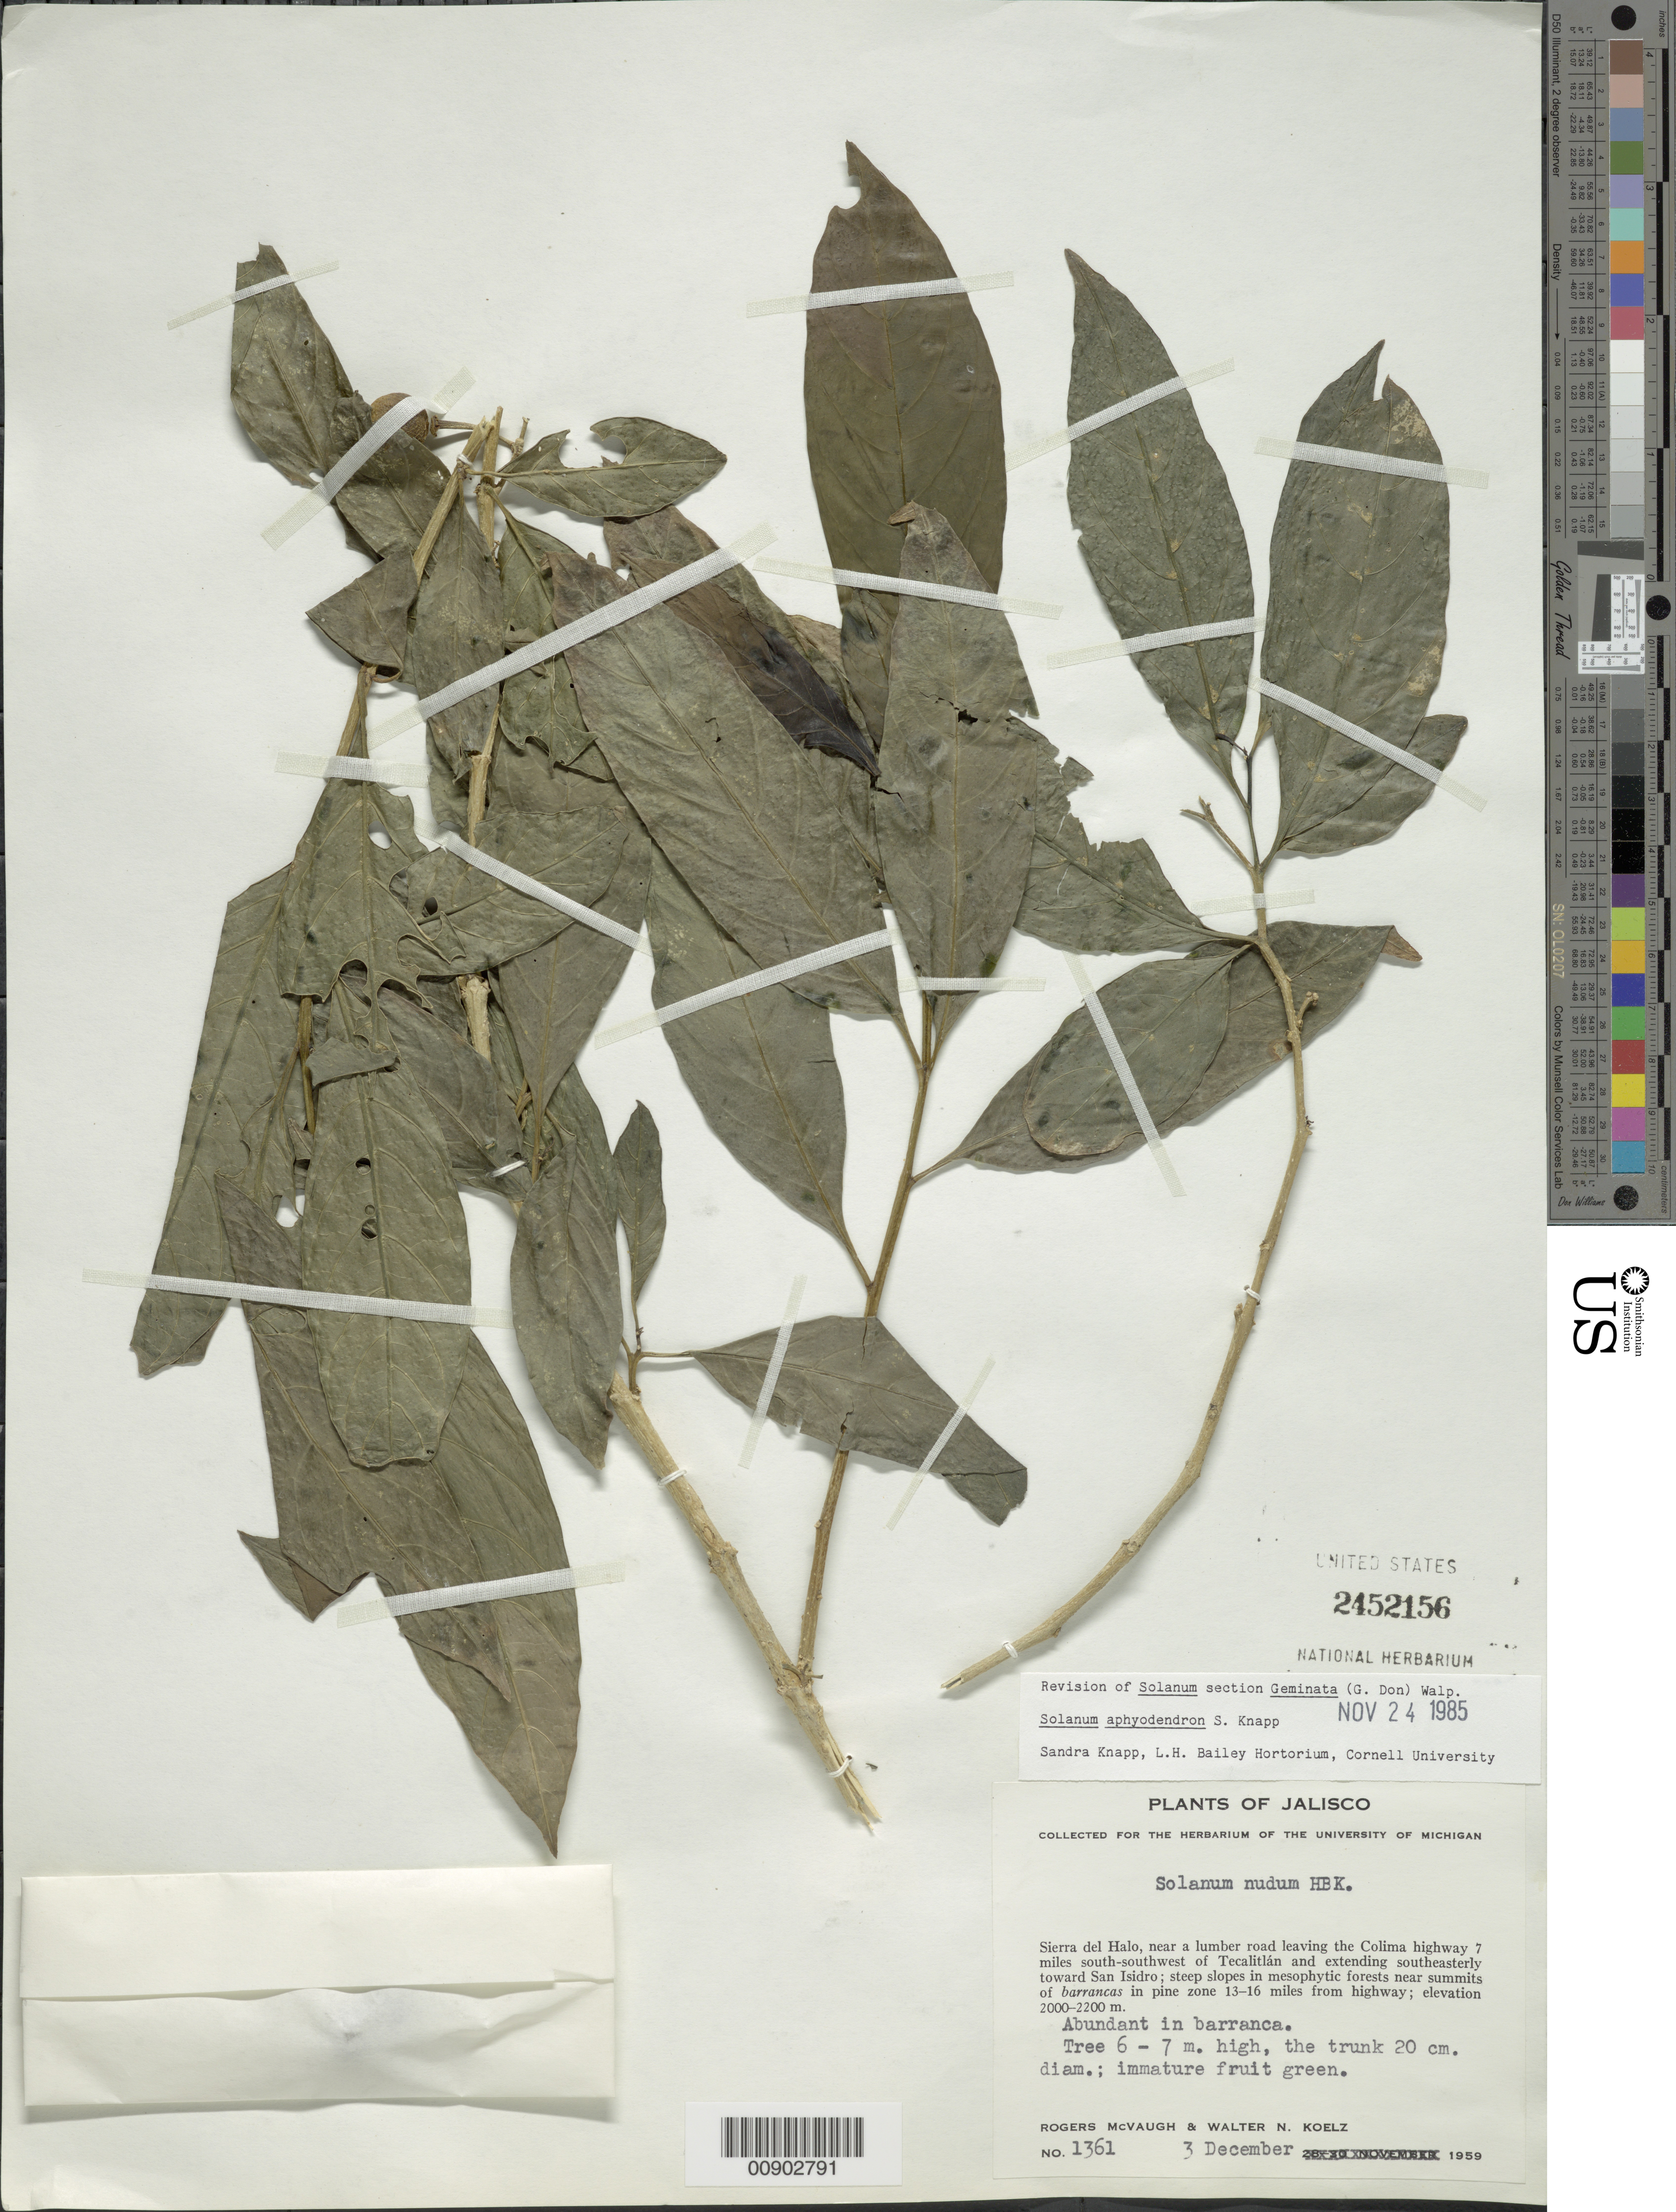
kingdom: Plantae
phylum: Tracheophyta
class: Magnoliopsida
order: Solanales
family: Solanaceae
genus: Solanum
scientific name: Solanum aphyodendron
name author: S. Knapp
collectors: R. McVaugh & W. N. Koelz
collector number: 1361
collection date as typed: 03 Dec 1959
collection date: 1959-12-03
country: Mexico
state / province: Jalisco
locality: Sierra del Halo, near a lumber road leaving the Colima highway 7 miles south-southwest of Tecatitlán and extending southesterly towards San Isidro. 13-16 miles from highway. Jalisco.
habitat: Steep slopes in mesophytic forests near summits of barrancas in pine zone.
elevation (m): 2200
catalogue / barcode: US 2452156